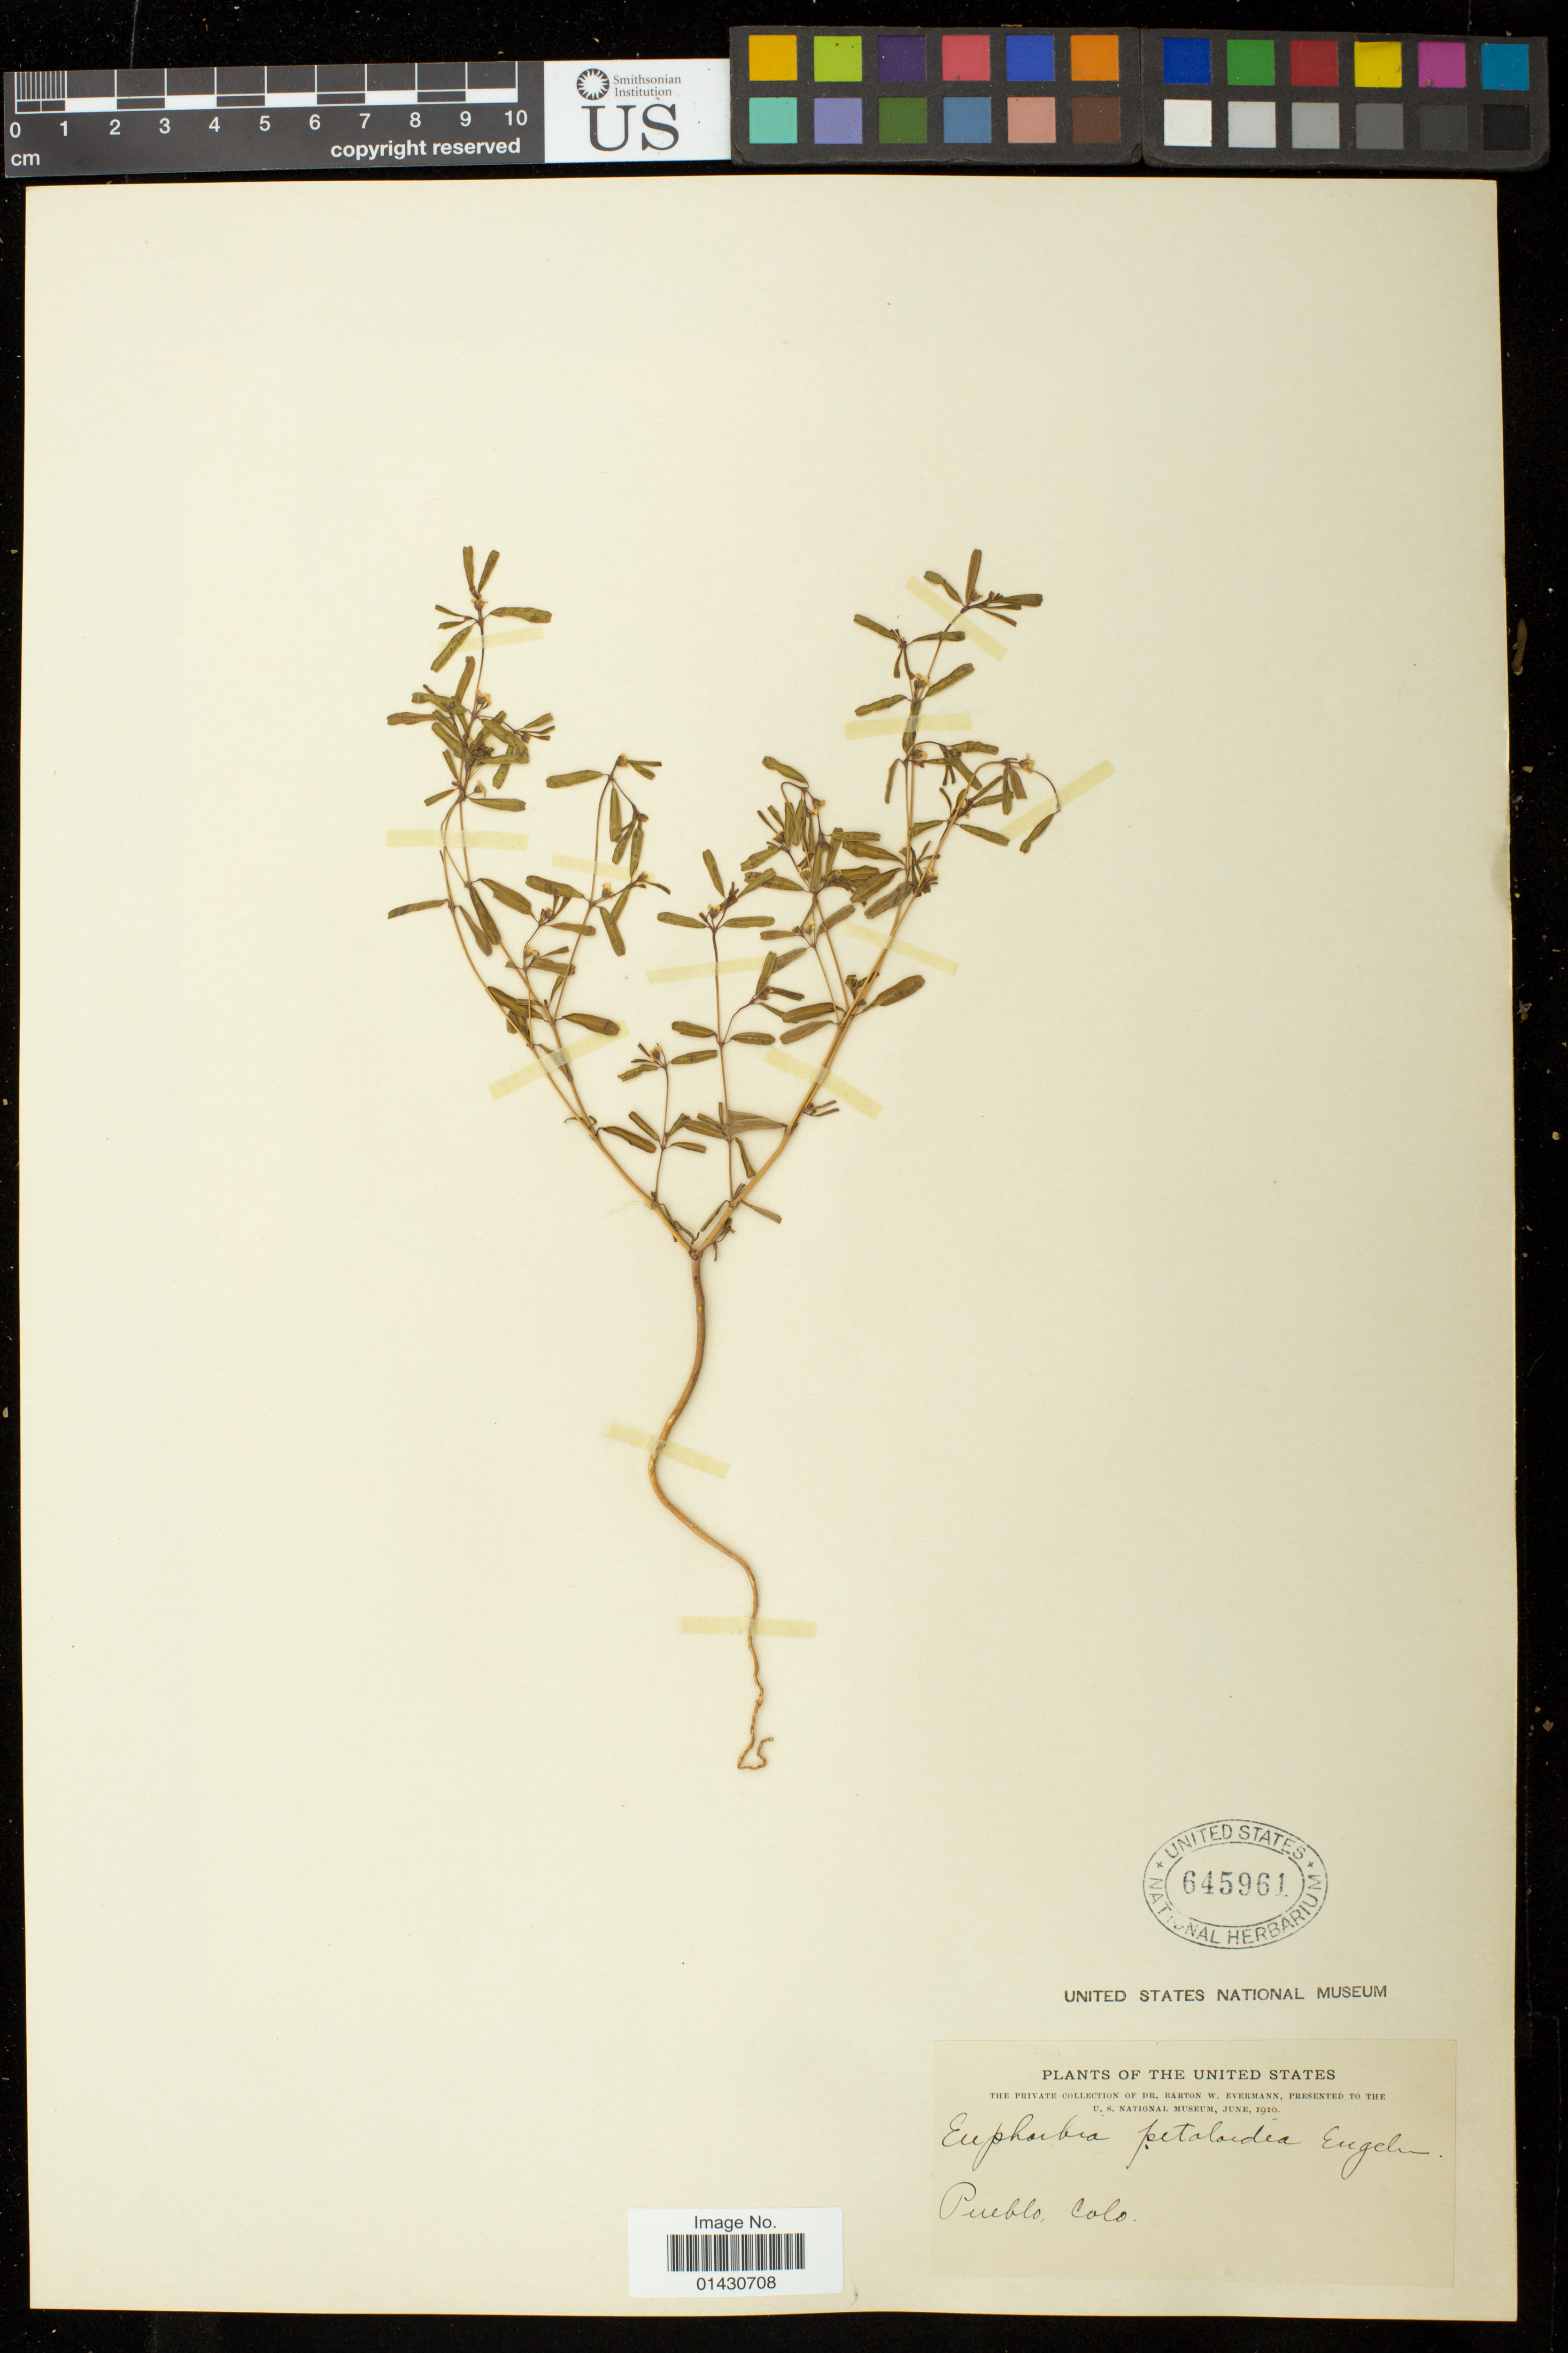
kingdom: Plantae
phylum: Tracheophyta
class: Magnoliopsida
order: Malpighiales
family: Euphorbiaceae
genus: Euphorbia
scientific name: Euphorbia missurica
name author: Raf.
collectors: B. W. Evermann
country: United States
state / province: Colorado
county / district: Pueblo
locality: Pueblo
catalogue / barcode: US 654961